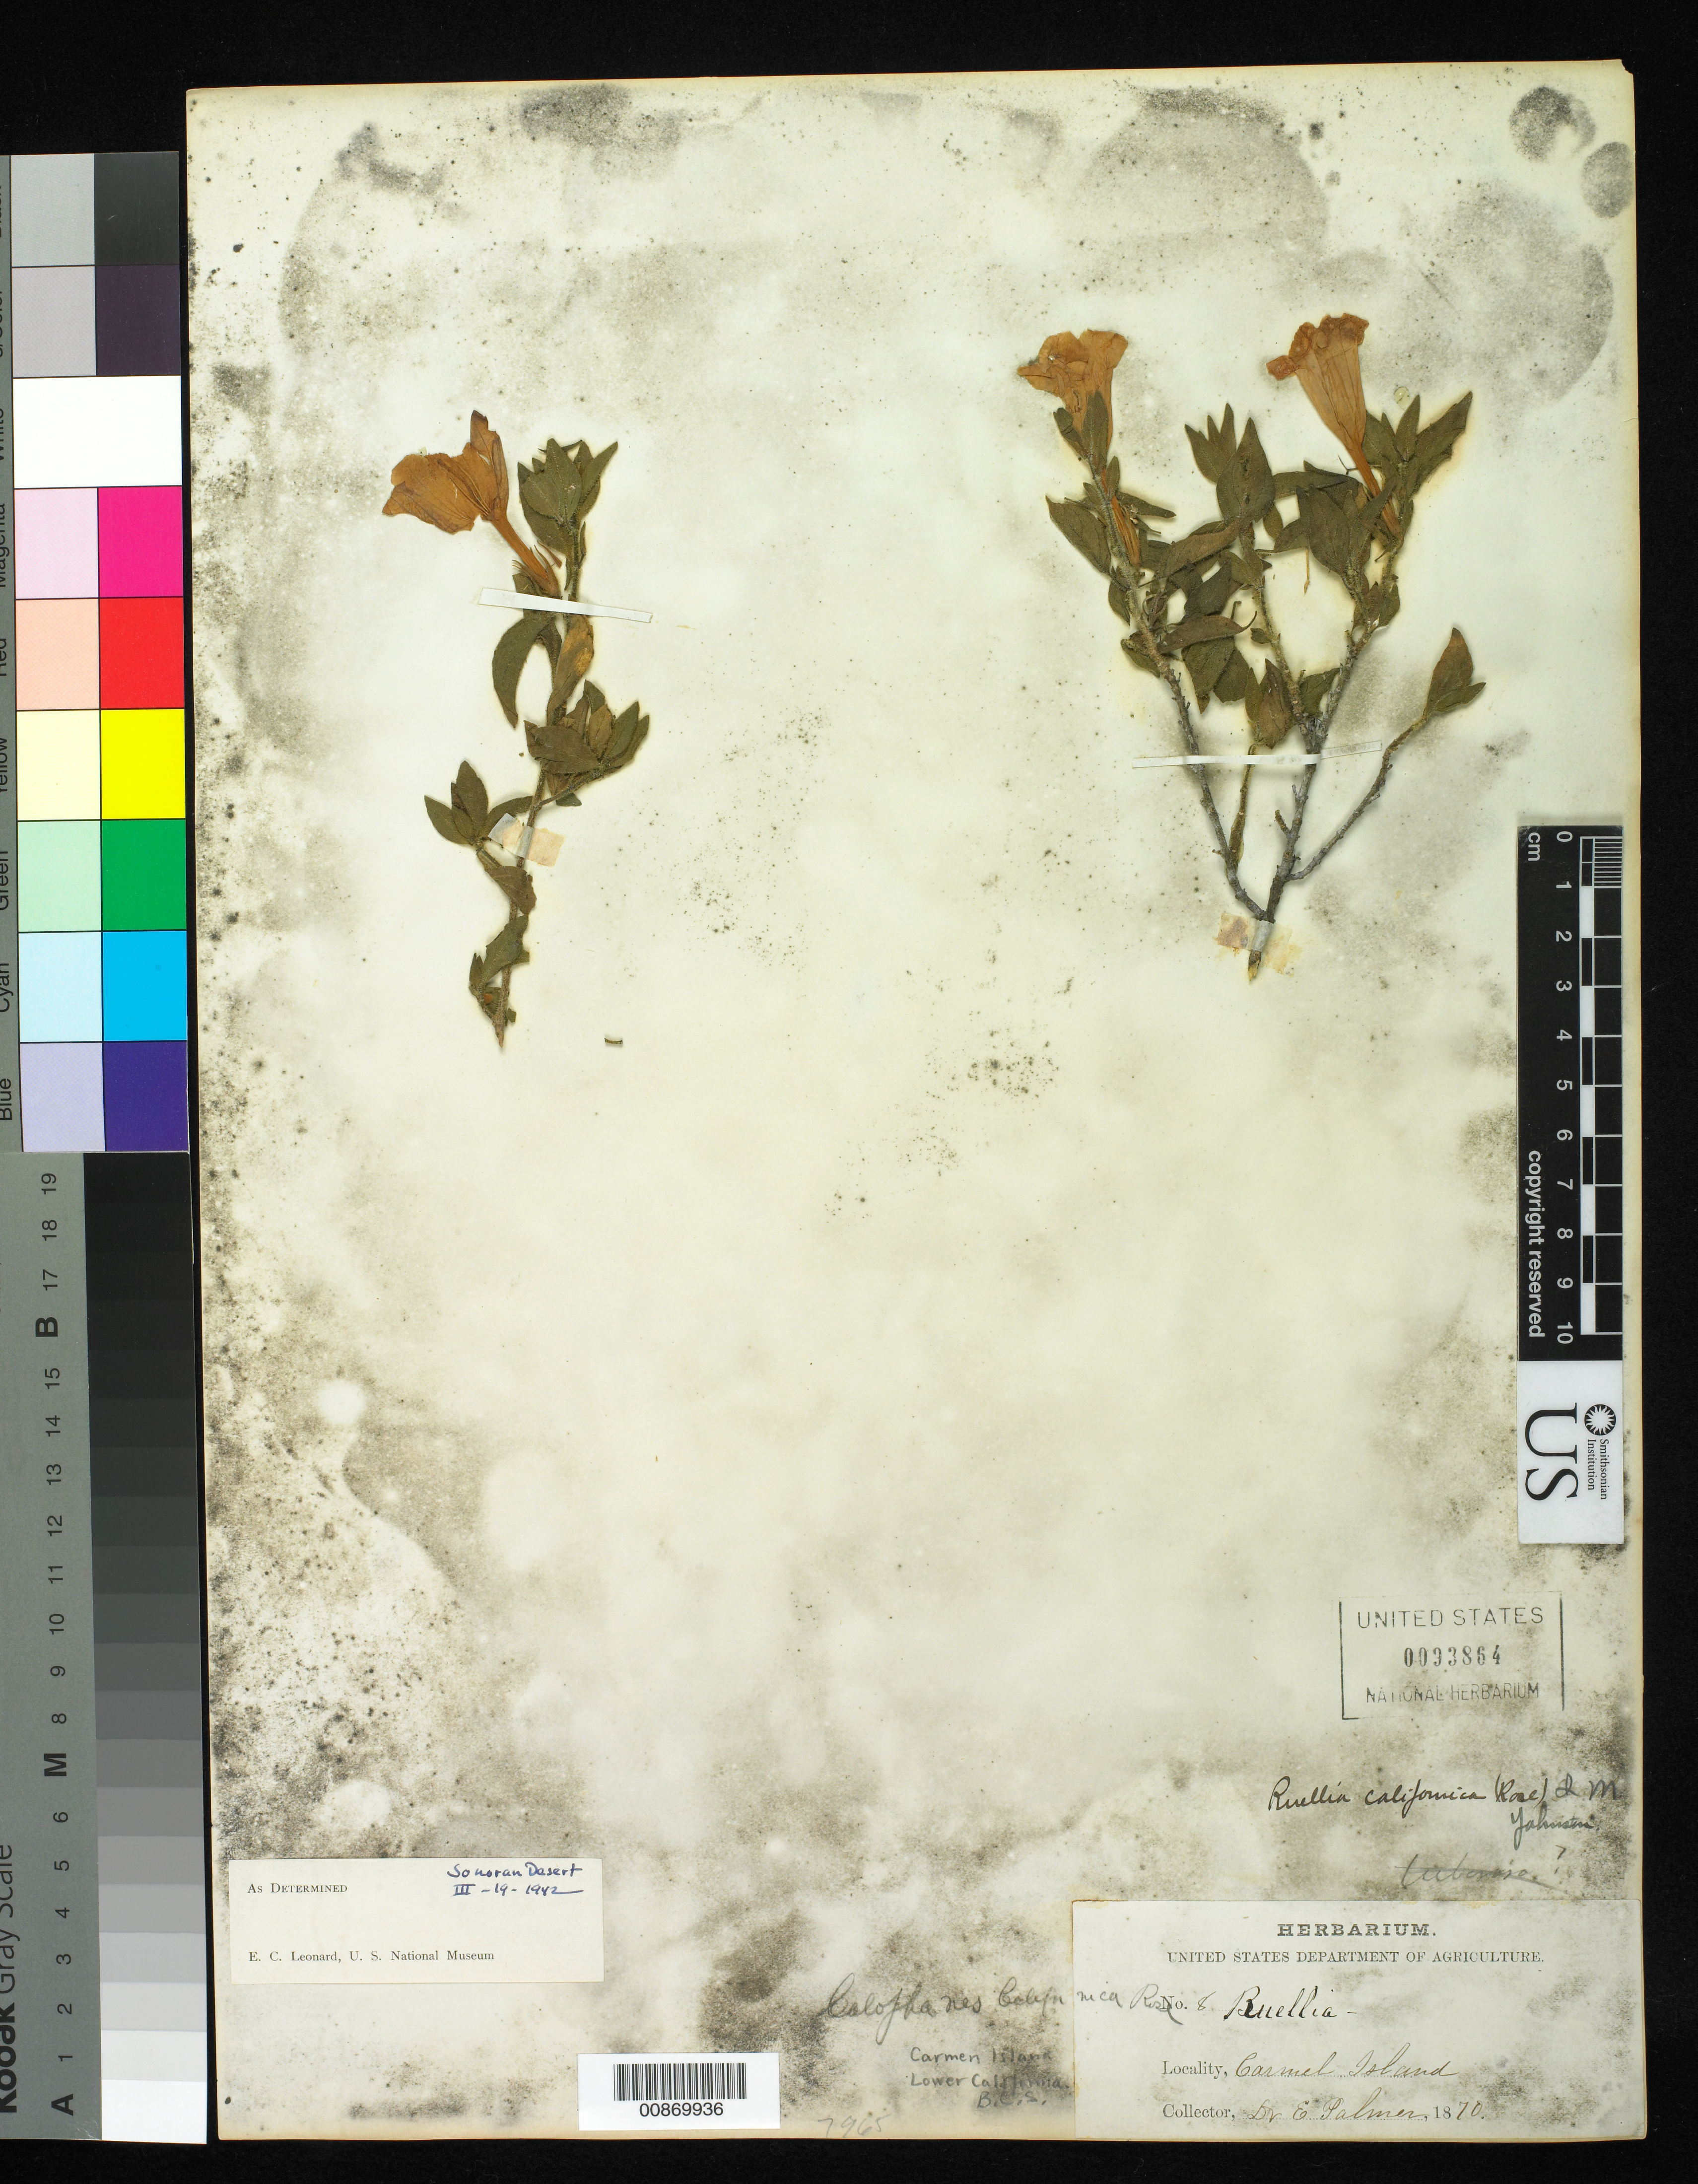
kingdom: Plantae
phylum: Tracheophyta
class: Magnoliopsida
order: Lamiales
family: Acanthaceae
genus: Ruellia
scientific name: Ruellia californica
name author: (Rose) I.M. Johnst.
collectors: E. Palmer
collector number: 8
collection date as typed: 1870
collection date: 1870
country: Mexico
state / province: Baja California Sur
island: Carmen I.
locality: Carmen Island, Baja California Sur.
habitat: Sonoran Desert.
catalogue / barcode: US 93864